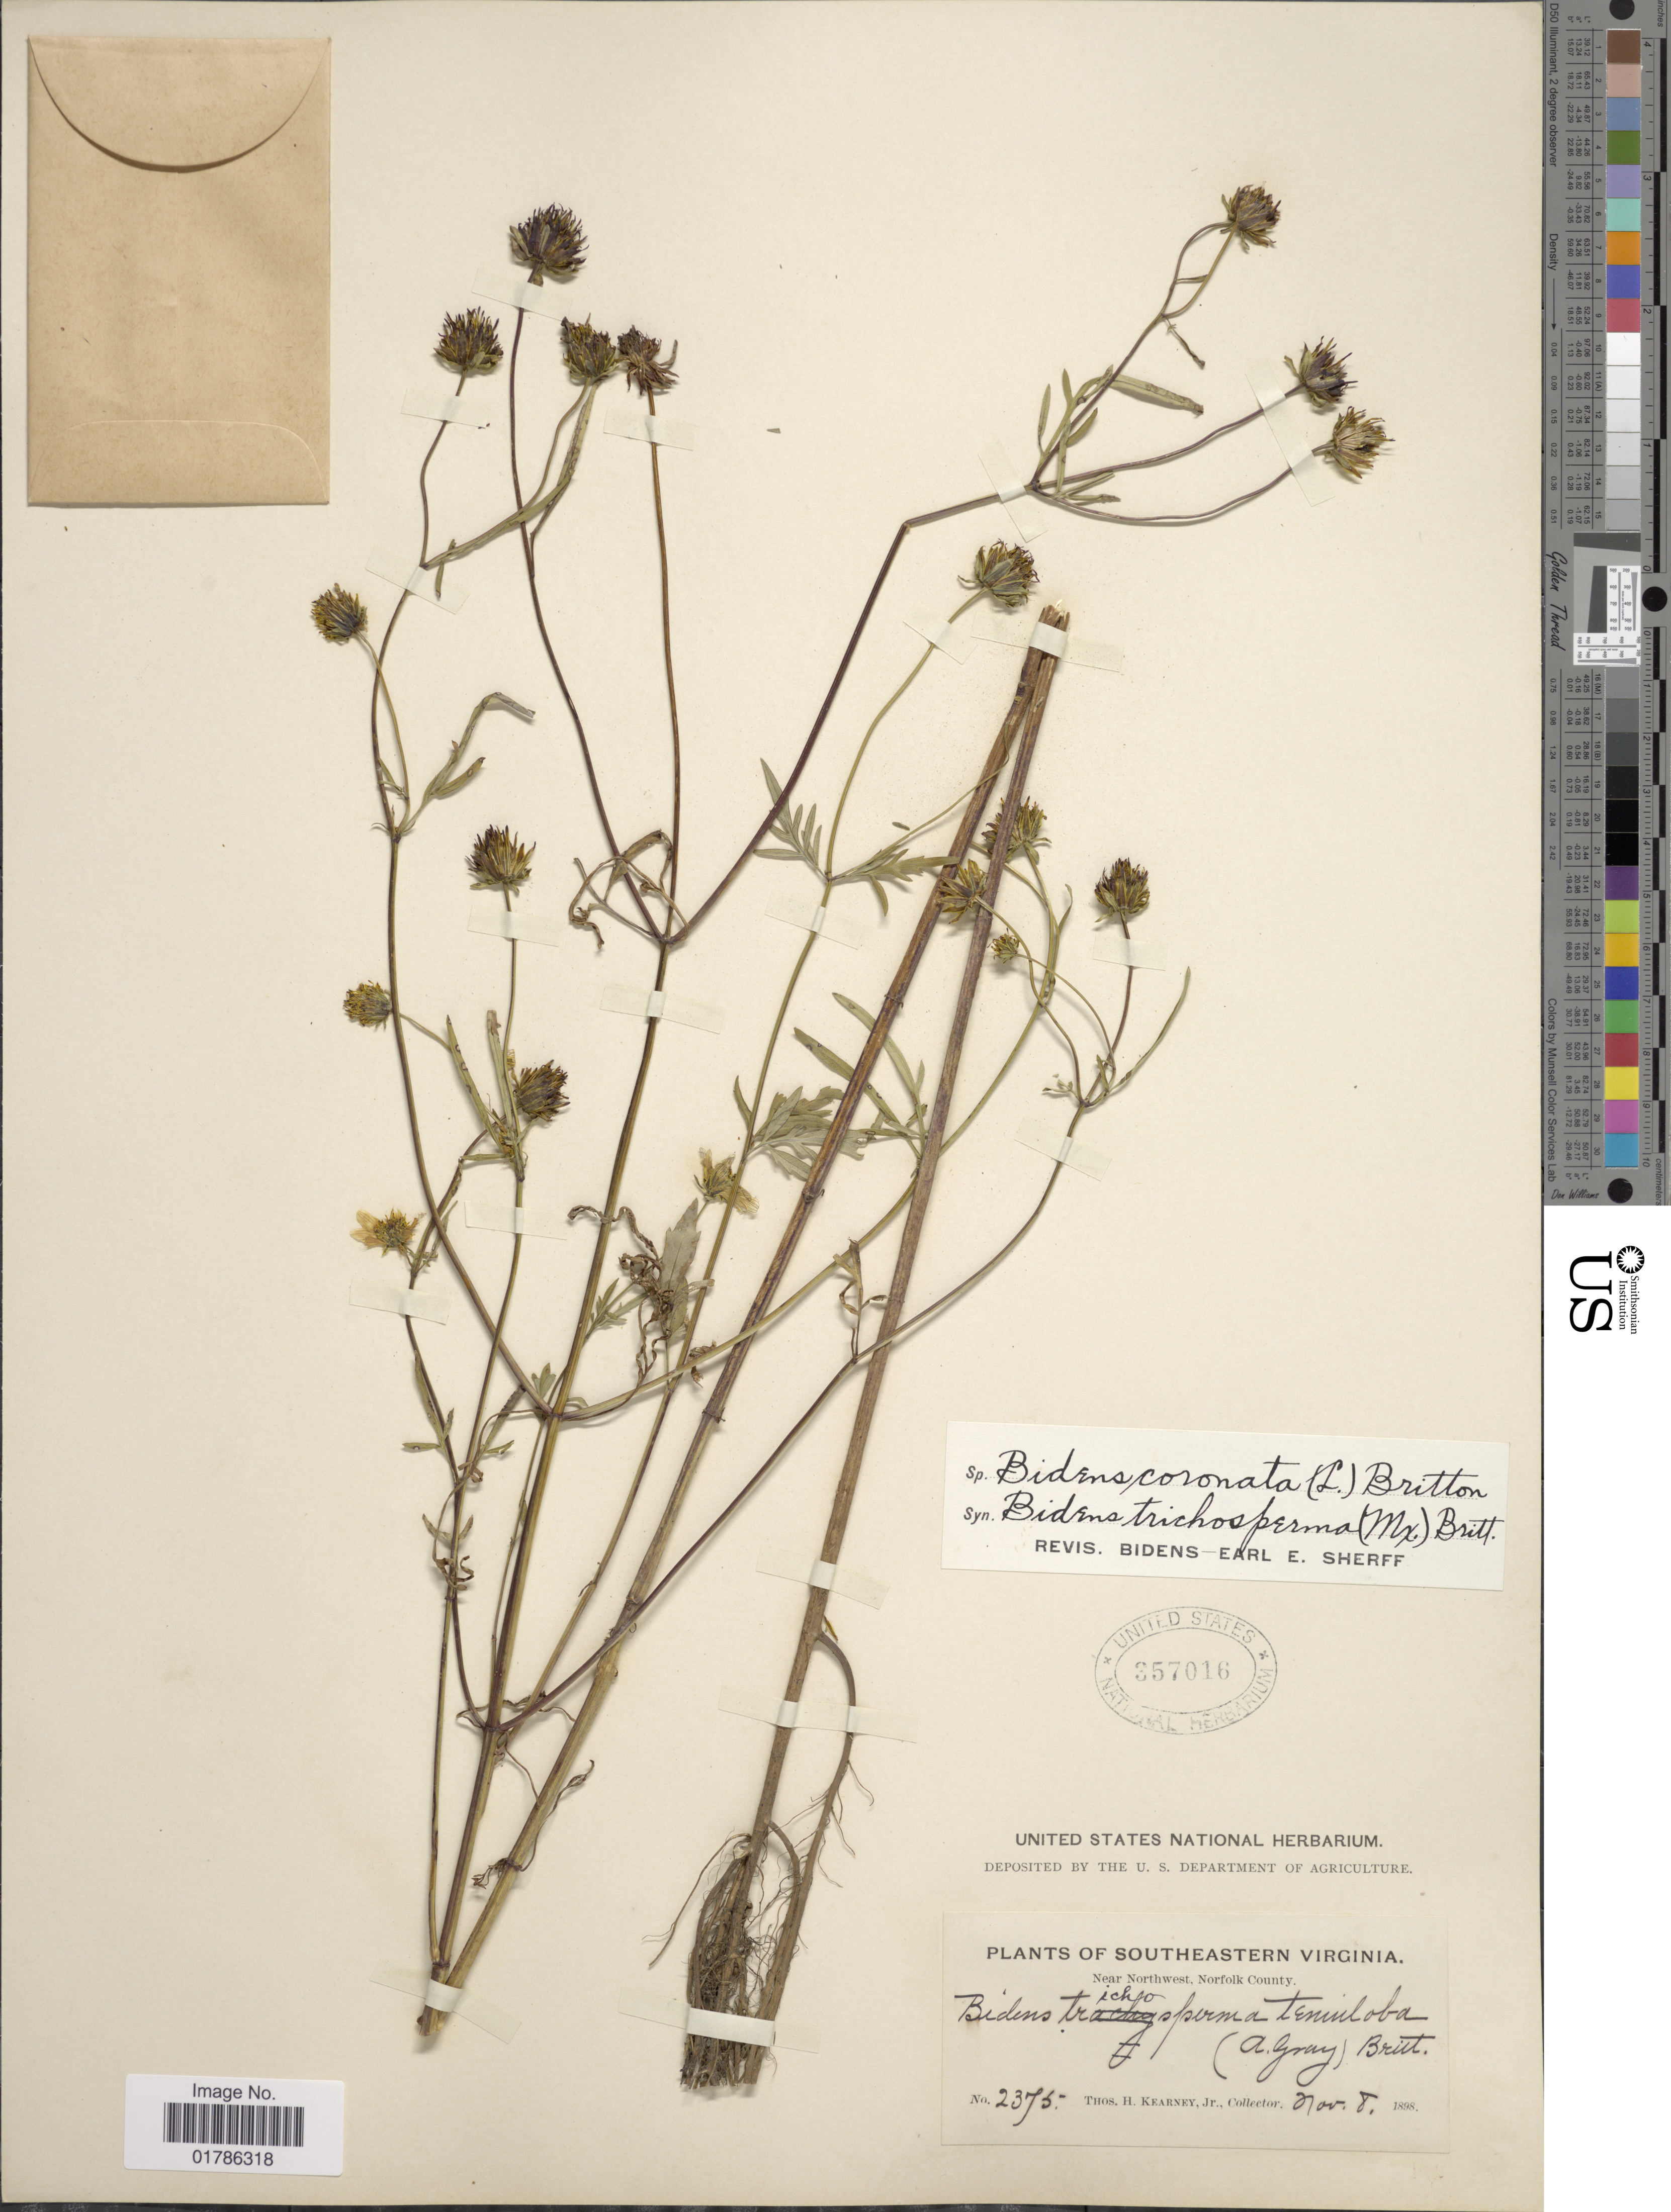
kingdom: Plantae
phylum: Tracheophyta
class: Magnoliopsida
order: Asterales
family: Asteraceae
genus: Bidens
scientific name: Bidens coronata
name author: (L.) Britton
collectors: T. H. Kearney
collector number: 2375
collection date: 1898-11-08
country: United States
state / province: Virginia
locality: Southeastern Virginia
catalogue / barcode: US 357016